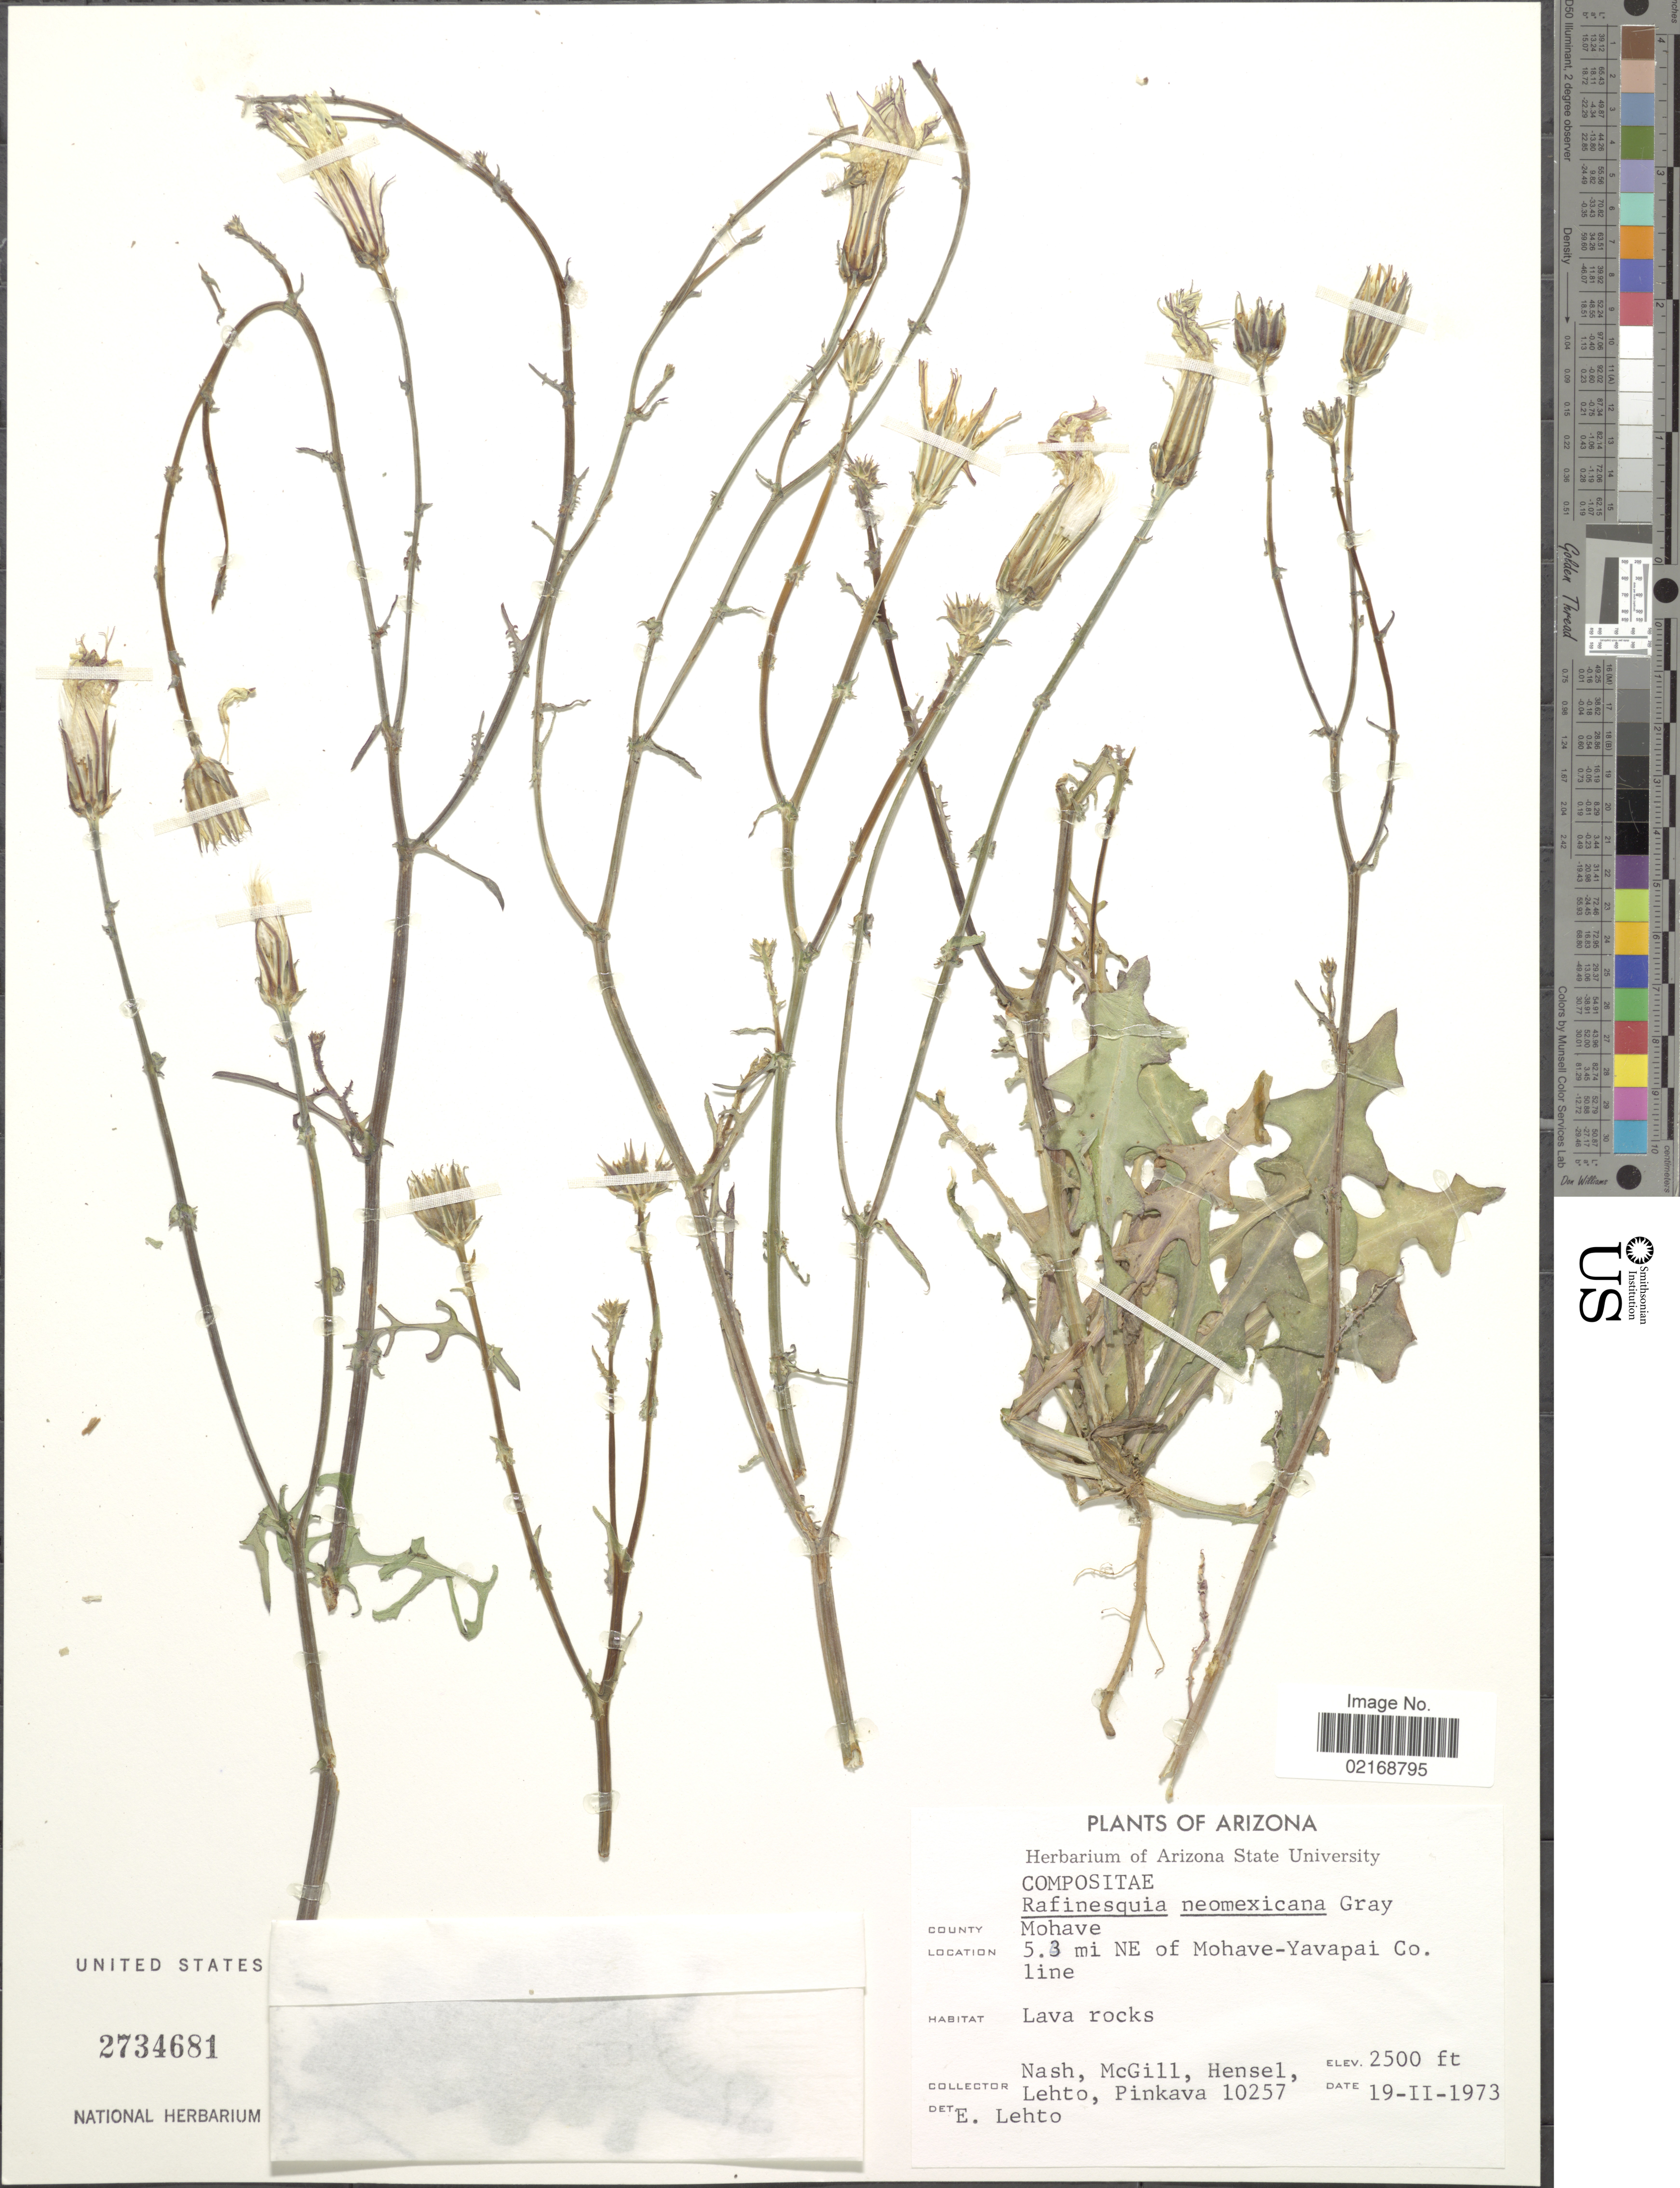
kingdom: Plantae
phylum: Tracheophyta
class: Magnoliopsida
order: Asterales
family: Asteraceae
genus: Rafinesquia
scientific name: Rafinesquia neomexicana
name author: A. Gray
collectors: -- Nash, -. McGill, -. Hensel, -. Lehto & -. Pinkava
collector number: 10257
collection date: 1973-02-19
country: United States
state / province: Arizona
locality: County Mohave. 5.3 mi NE of Mohave-Yavapai Co. line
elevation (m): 762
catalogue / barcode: US 2734681